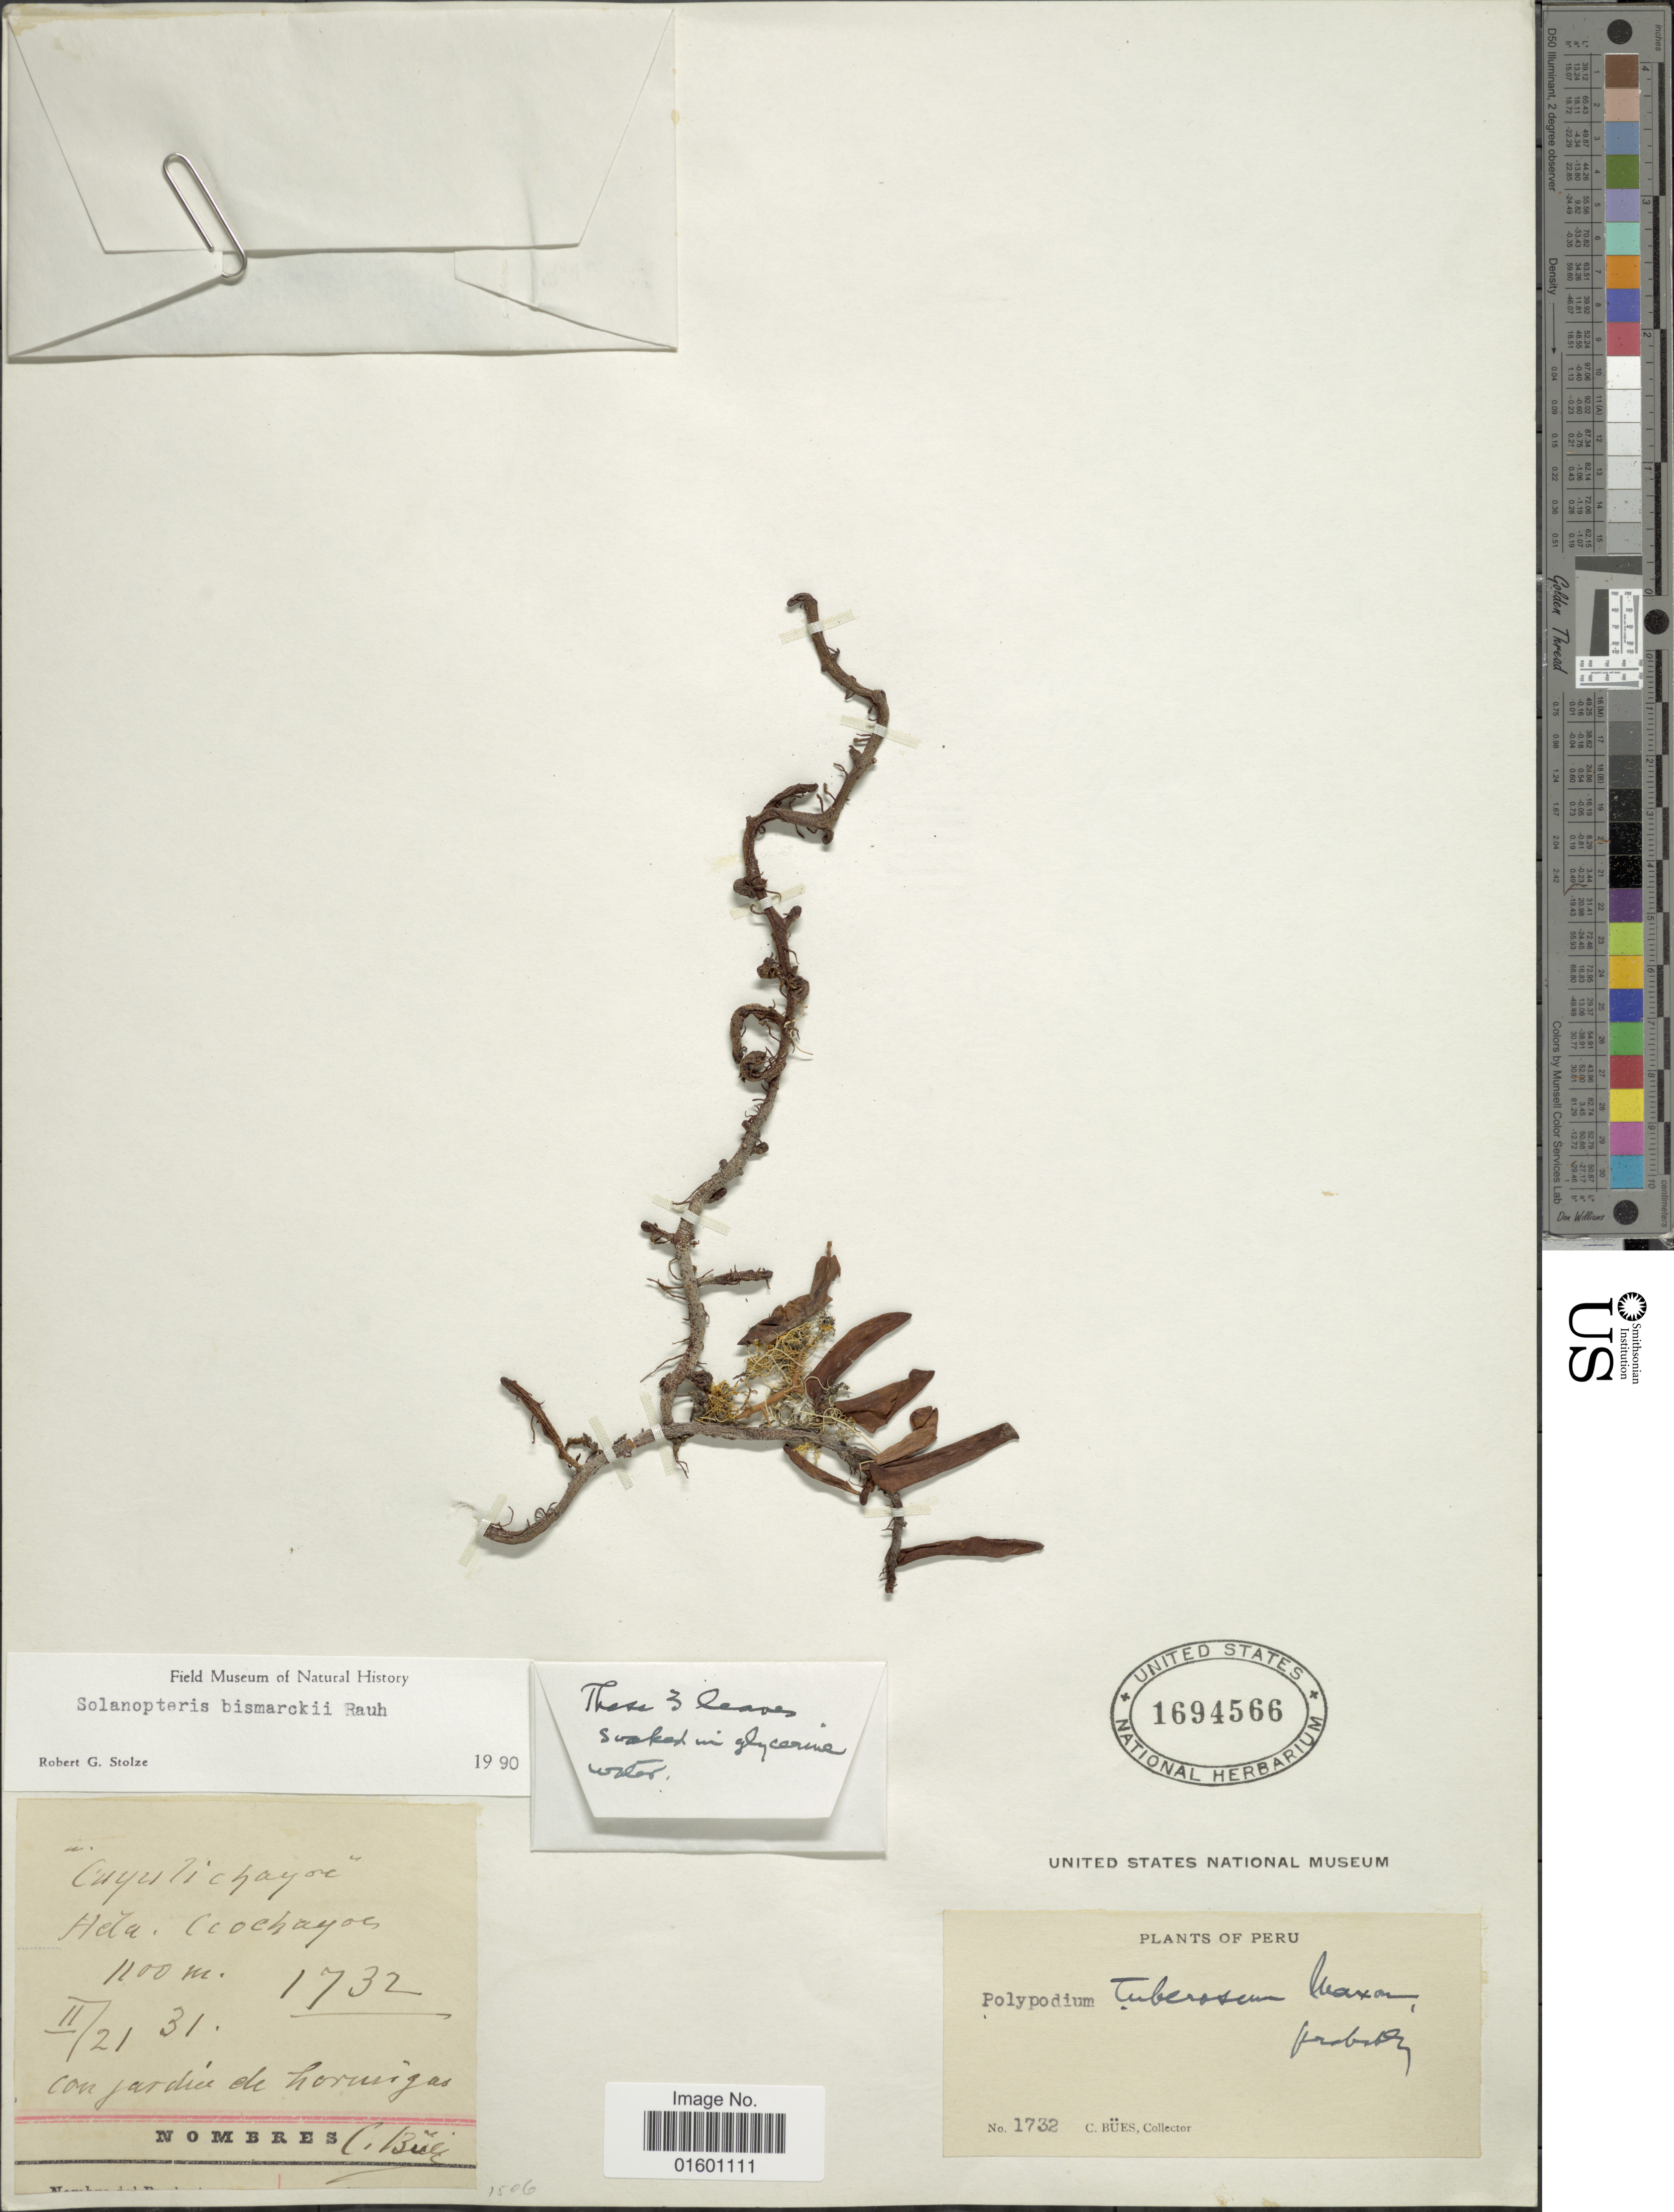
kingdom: Plantae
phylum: Tracheophyta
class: Polypodiopsida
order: Polypodiales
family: Polypodiaceae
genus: Microgramma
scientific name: Microgramma bismarckii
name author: (Rauh) B. León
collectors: C. Bues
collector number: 1732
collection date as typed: Transcribed d/m/y: 21/2/31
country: Peru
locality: Cuyulichayoc Hda, Ccochayoc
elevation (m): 1100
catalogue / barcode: US 1694566